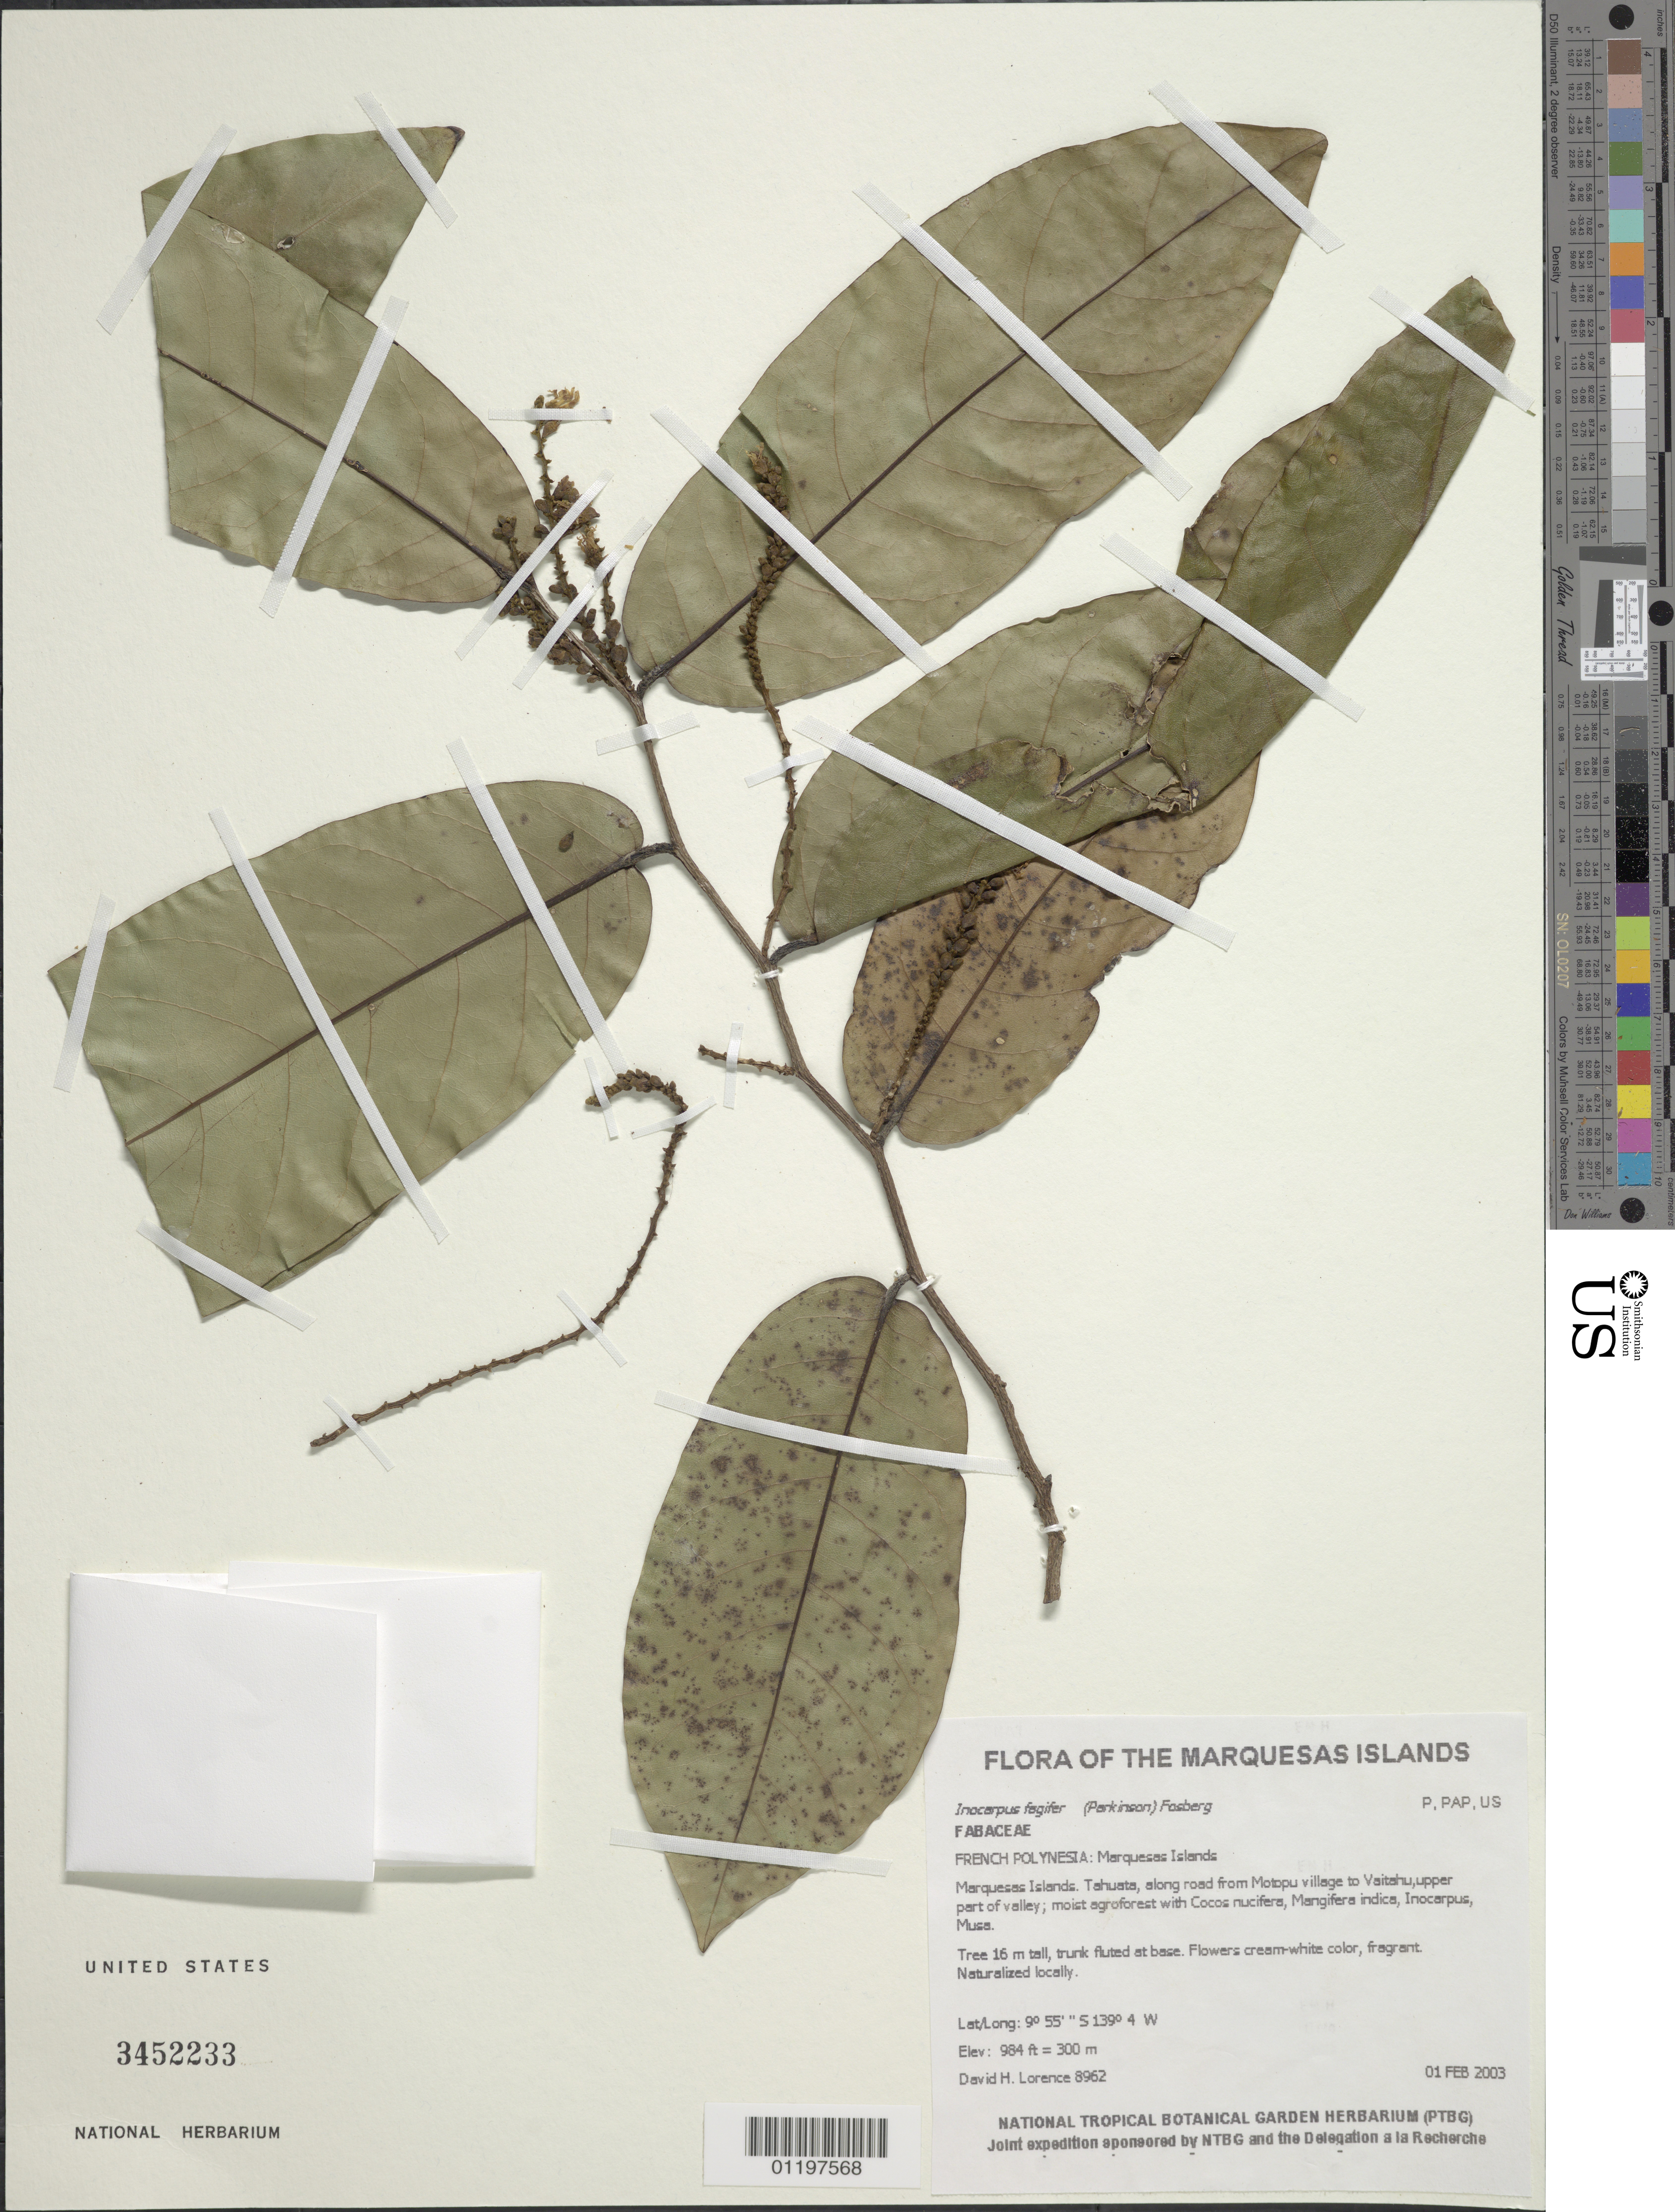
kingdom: Plantae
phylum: Tracheophyta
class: Magnoliopsida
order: Fabales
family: Fabaceae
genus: Inocarpus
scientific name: Inocarpus fagifer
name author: (Parkinson) Fosberg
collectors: D. Lorence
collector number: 8962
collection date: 2003-02-01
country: French Polynesia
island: Tahuata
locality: Along road from Motopu village to Vaitahu, upper part of valley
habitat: Moist agroforest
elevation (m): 300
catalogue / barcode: US 3452233